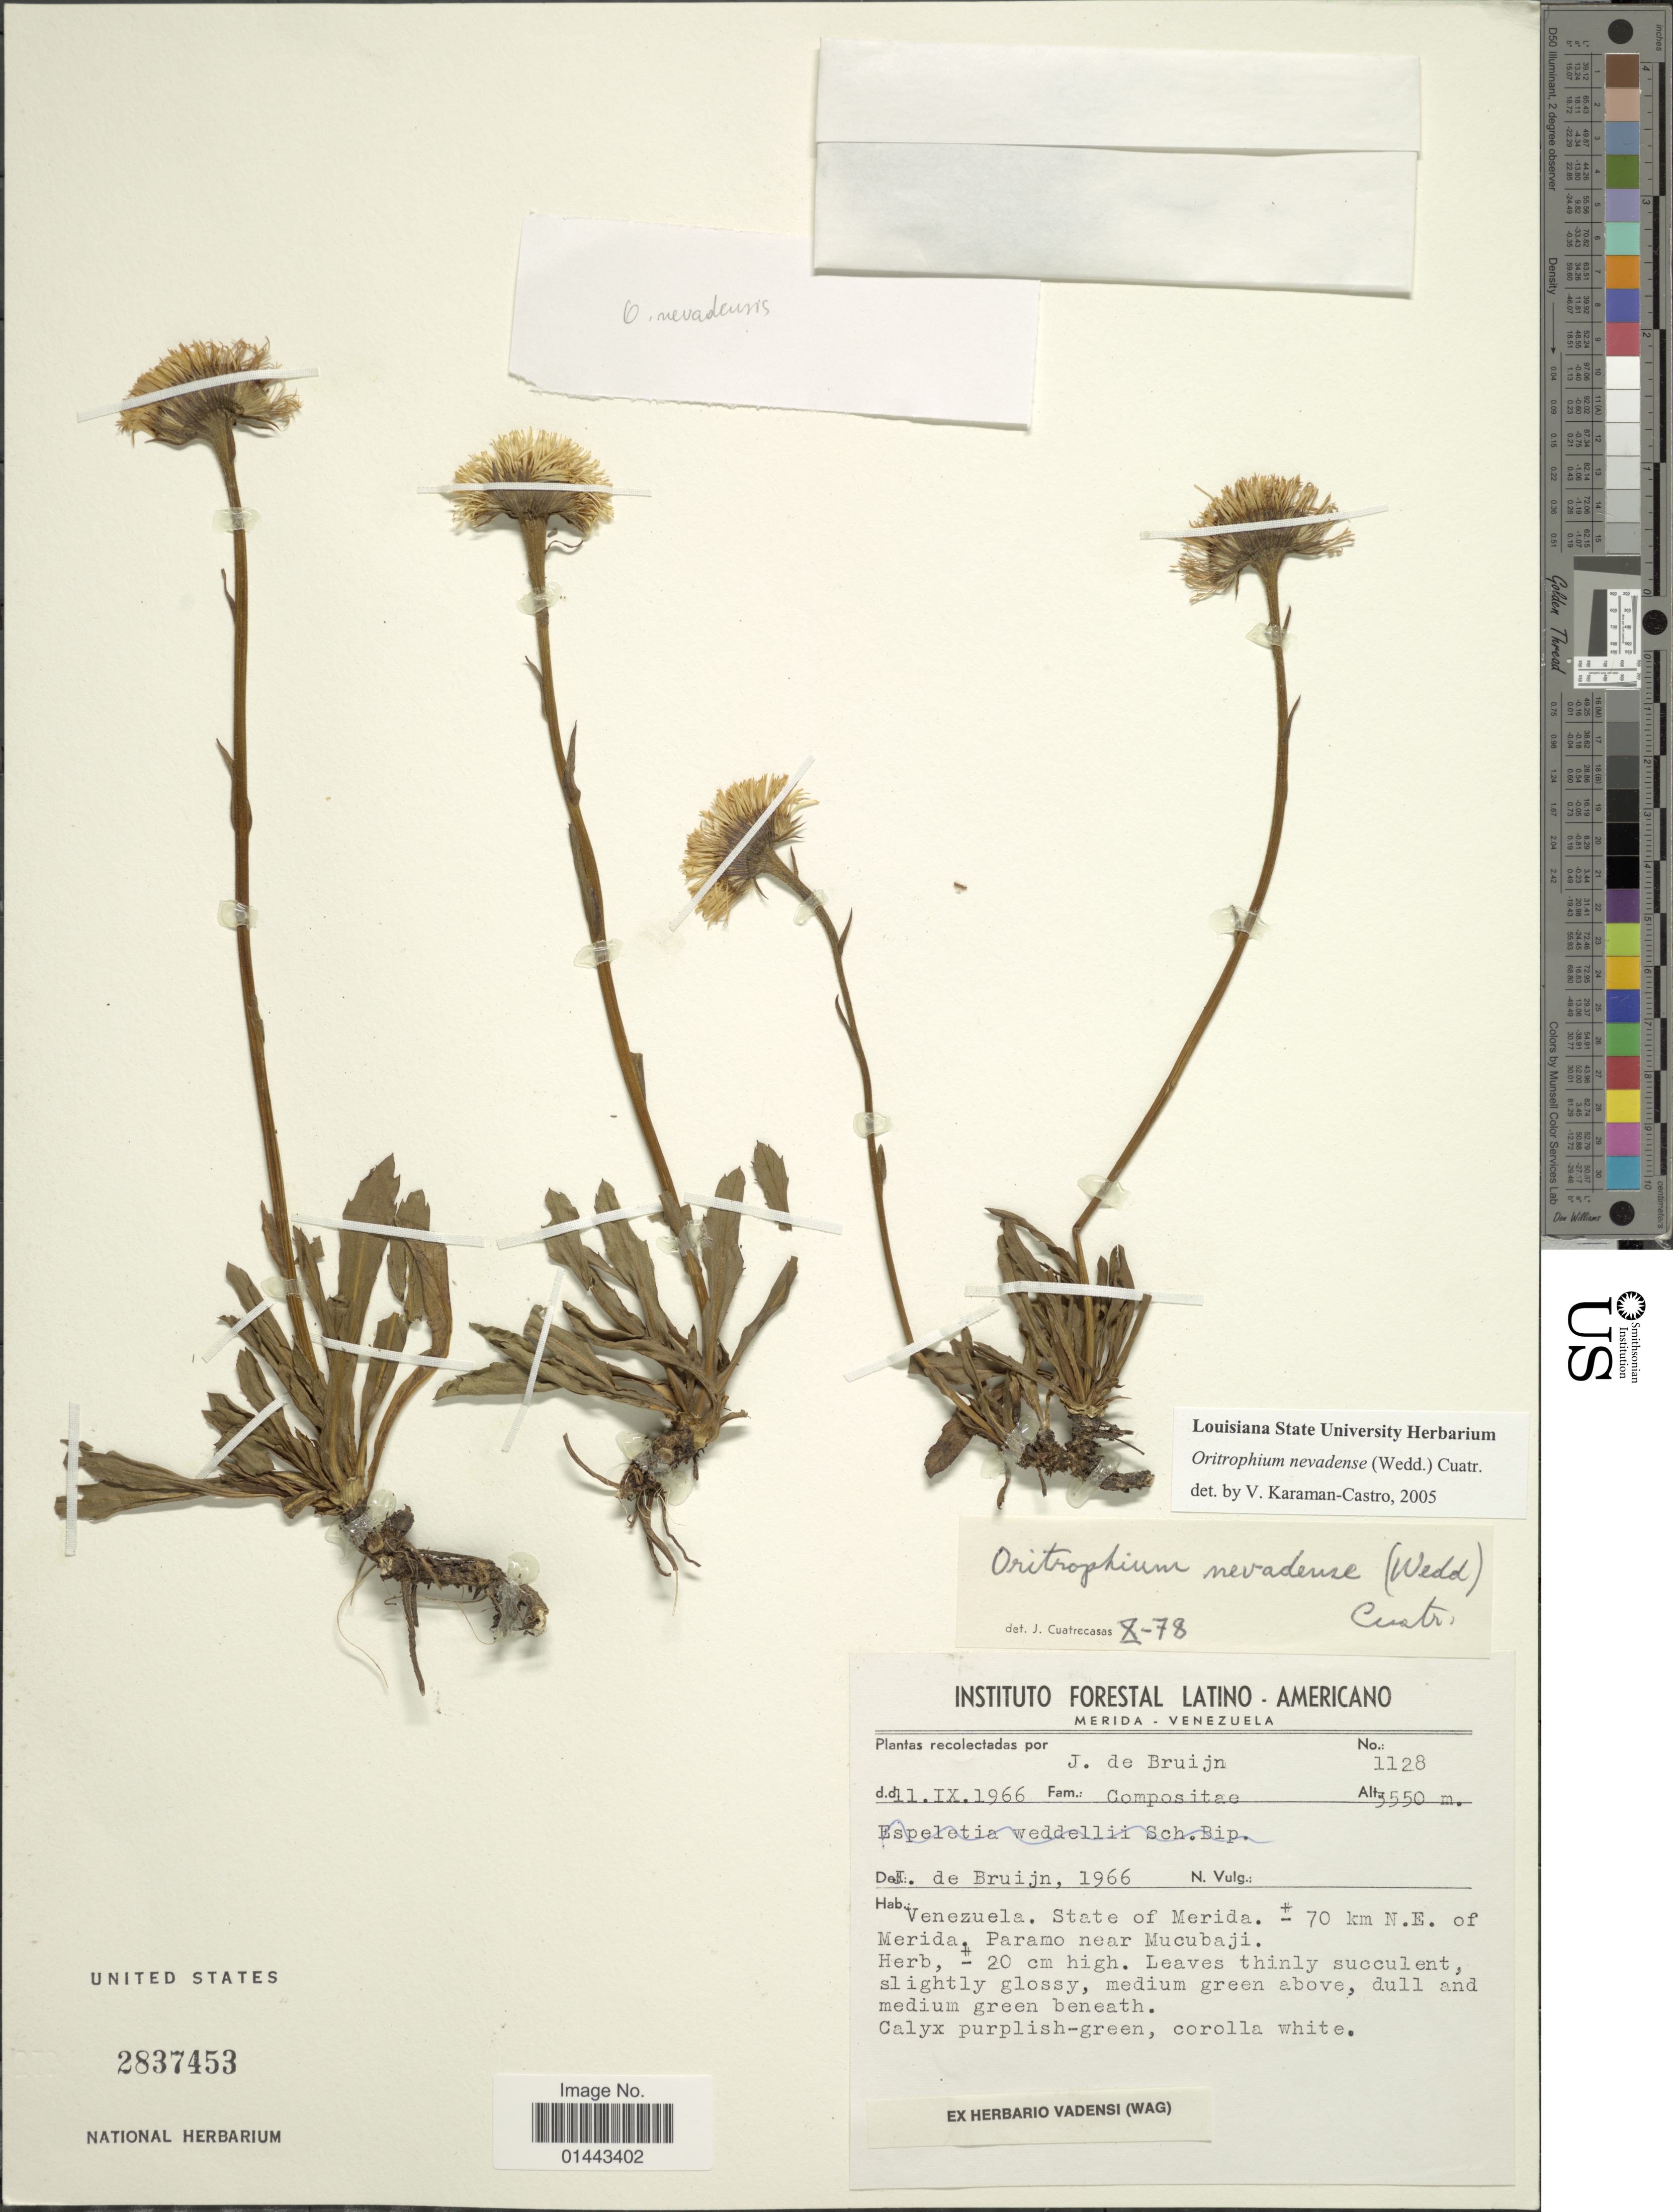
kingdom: Plantae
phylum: Tracheophyta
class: Magnoliopsida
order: Asterales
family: Asteraceae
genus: Oritrophium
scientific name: Oritrophium nevadense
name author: (Wedd.) Cuatrec.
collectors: J. Bruijn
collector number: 1128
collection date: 1966-09-11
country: Venezuela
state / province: Mérida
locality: Ca. 70 km N.E. of Merida, Paramo near Mucubaji.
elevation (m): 3550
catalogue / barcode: US 2837453